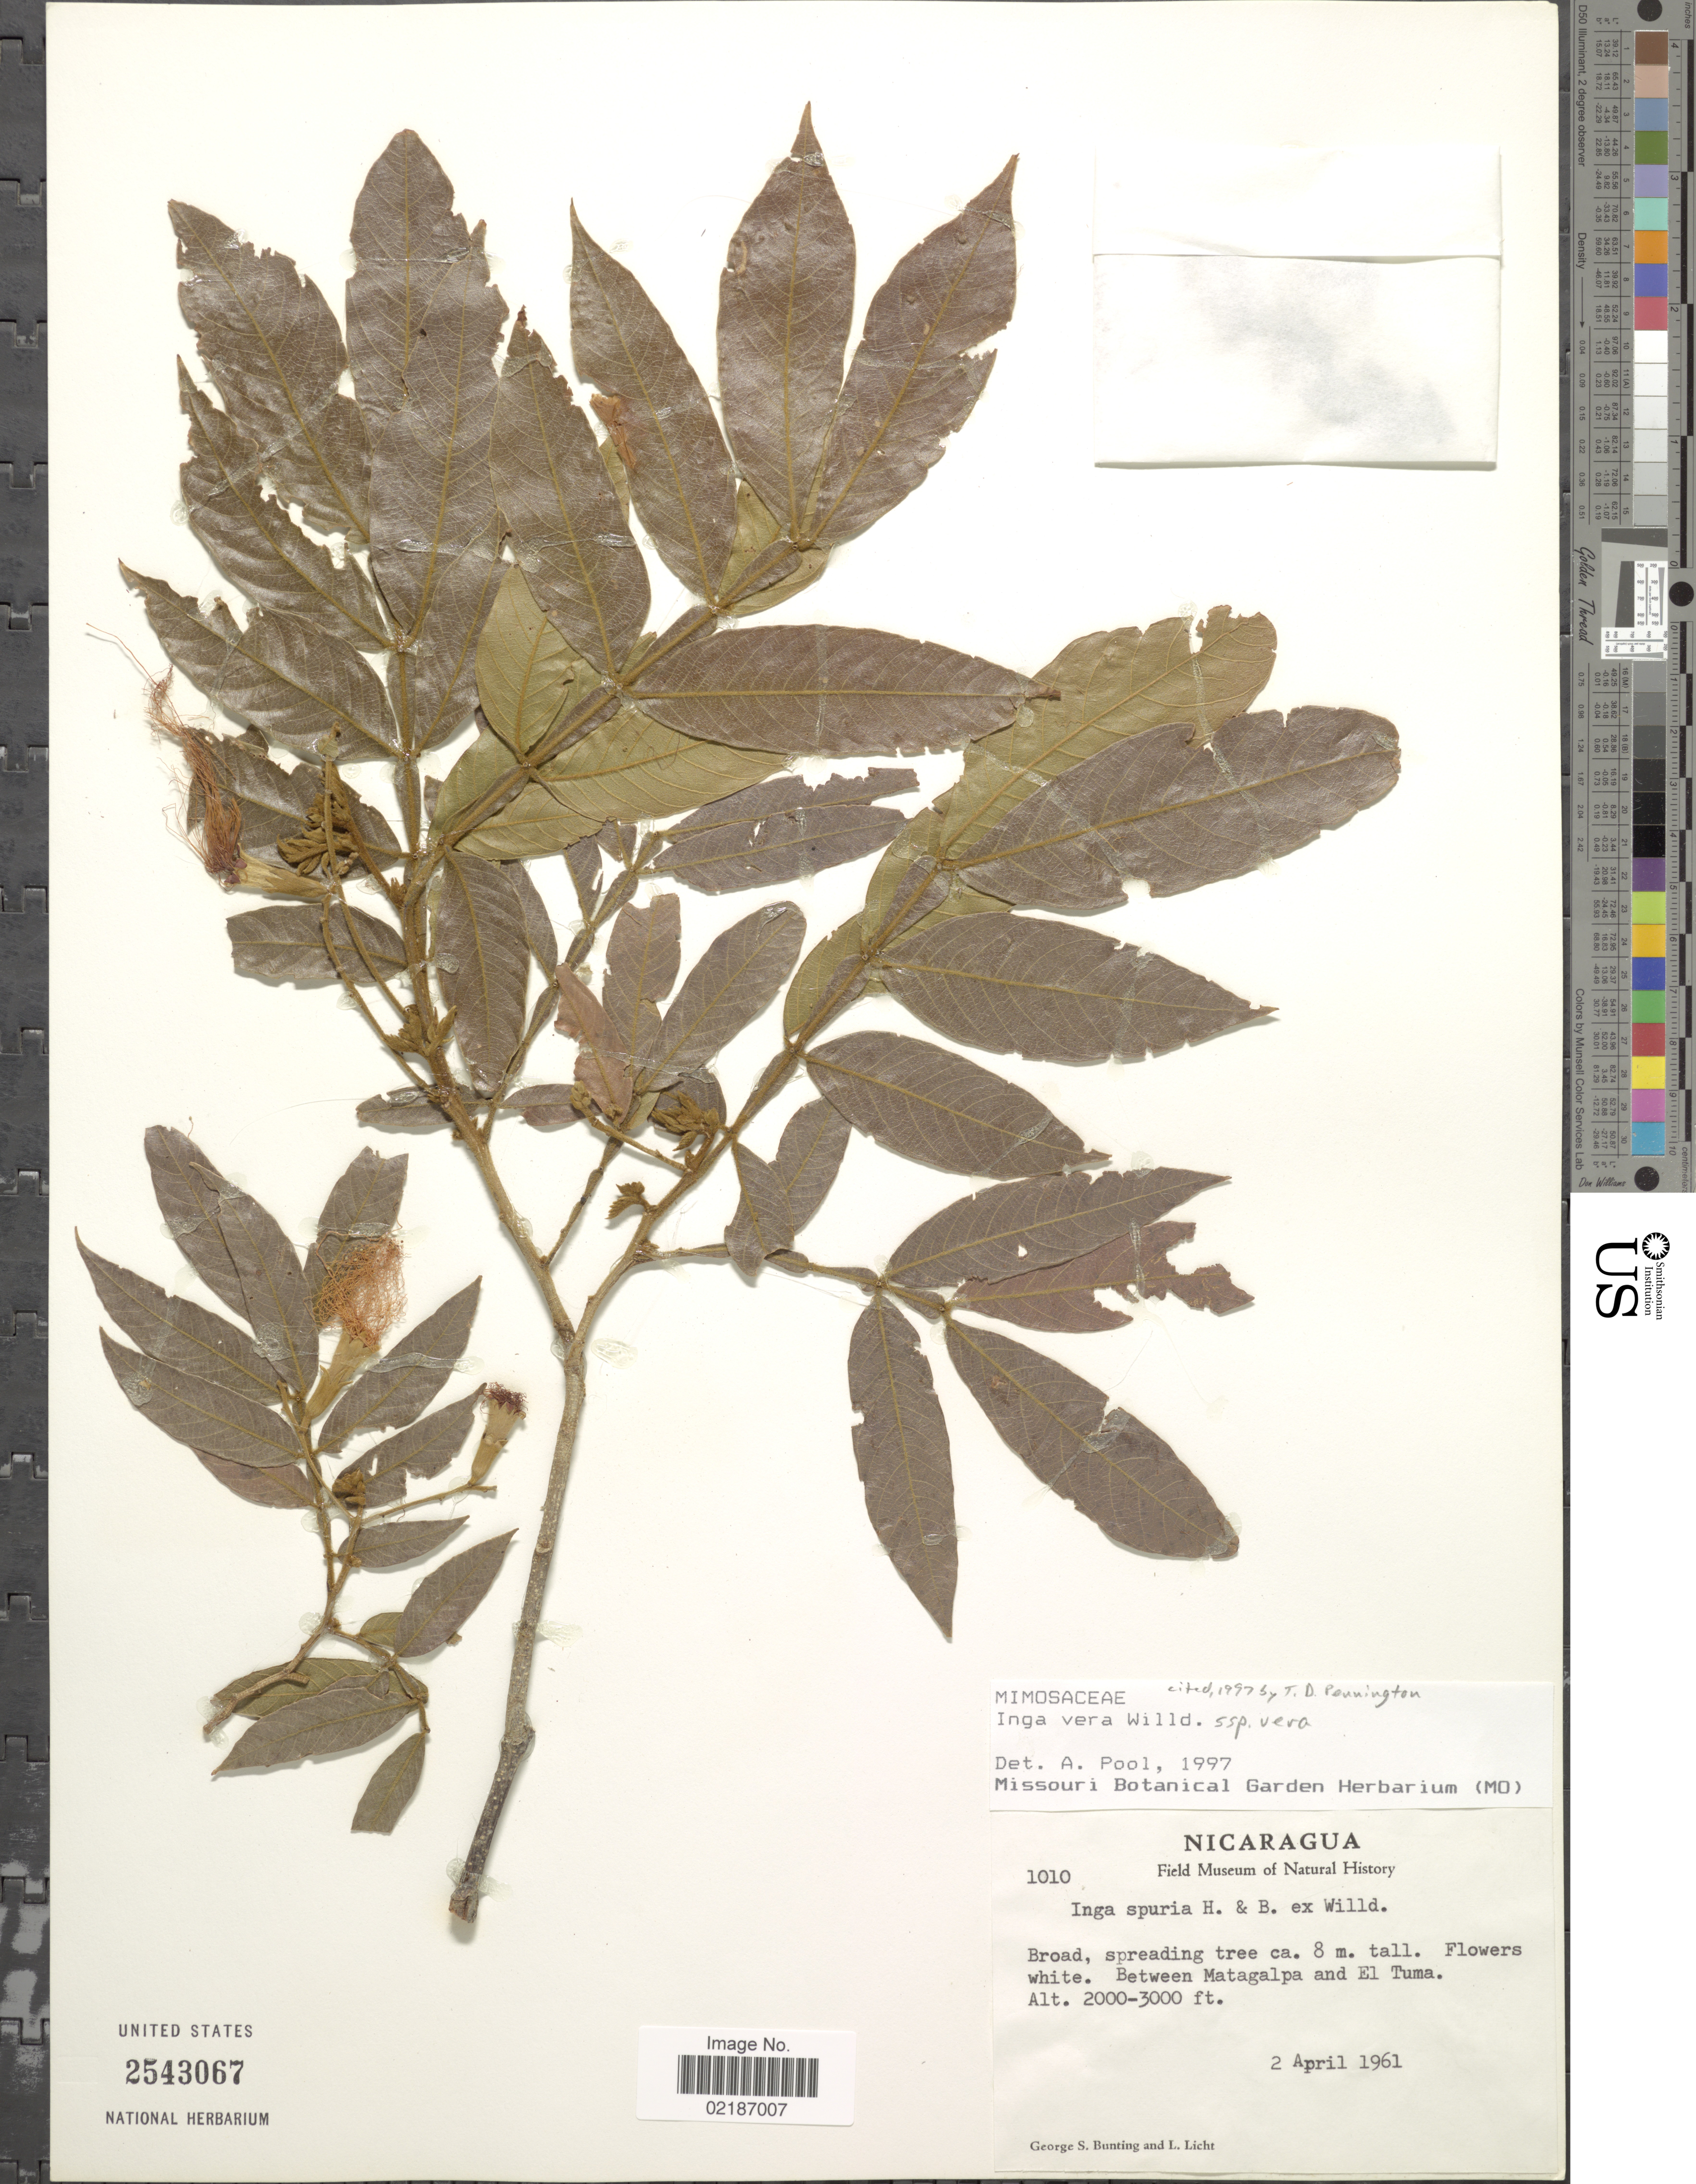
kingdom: Plantae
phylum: Tracheophyta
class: Magnoliopsida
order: Fabales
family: Fabaceae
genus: Inga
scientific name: Inga vera subsp. vera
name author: Willd.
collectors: G. S. Bunting & L. Licht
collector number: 1010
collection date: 1961-04-02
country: Nicaragua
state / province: Matagalpa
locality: Between Matagalpa and El Tuma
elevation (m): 610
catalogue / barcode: US 2543067